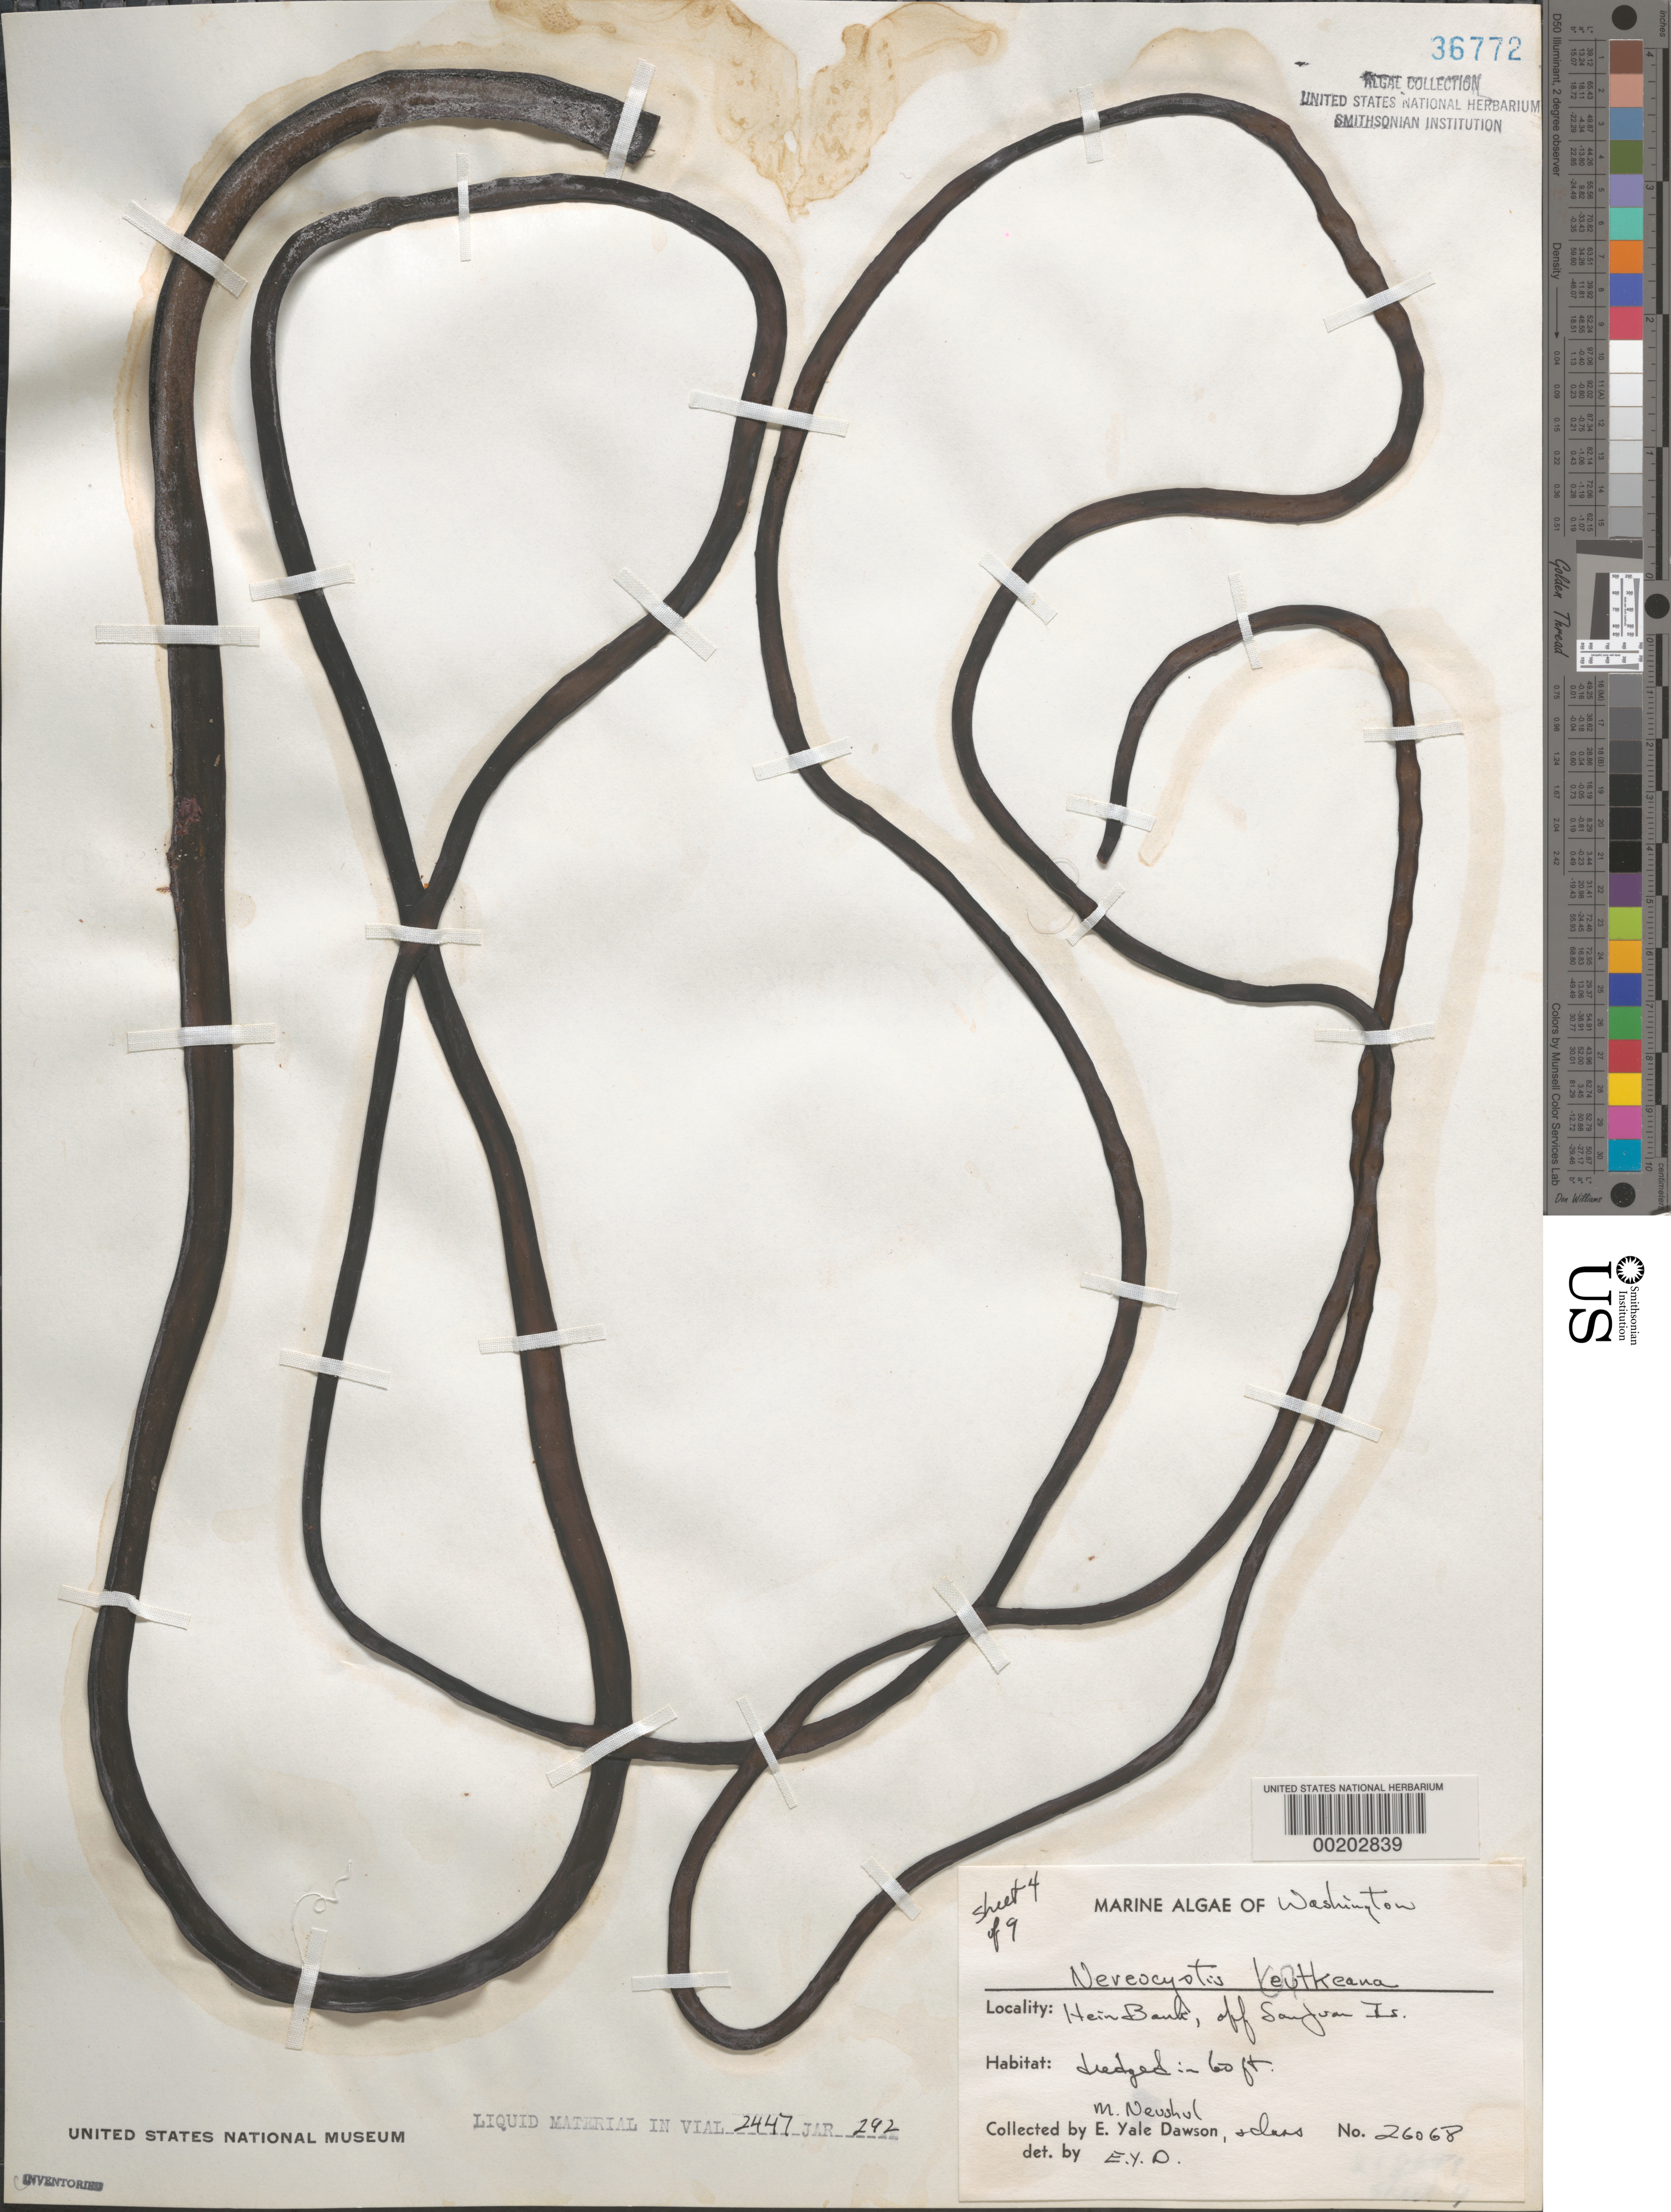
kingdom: Chromista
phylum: Ochrophyta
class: Phaeophyceae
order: Laminariales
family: Laminariaceae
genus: Nereocystis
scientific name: Nereocystis luetkeana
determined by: Dawson, E. Y.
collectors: E. Y. Dawson, M. Neushul & Algae Class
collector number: EYD 26068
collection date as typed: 12 Jul 1963 or 12 Jul 1964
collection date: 1963-07-12 or 1964-07-12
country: United States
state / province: Washington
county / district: San Juan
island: San Juan Island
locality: Hein Bank, off San Juan Island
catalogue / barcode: US 36772